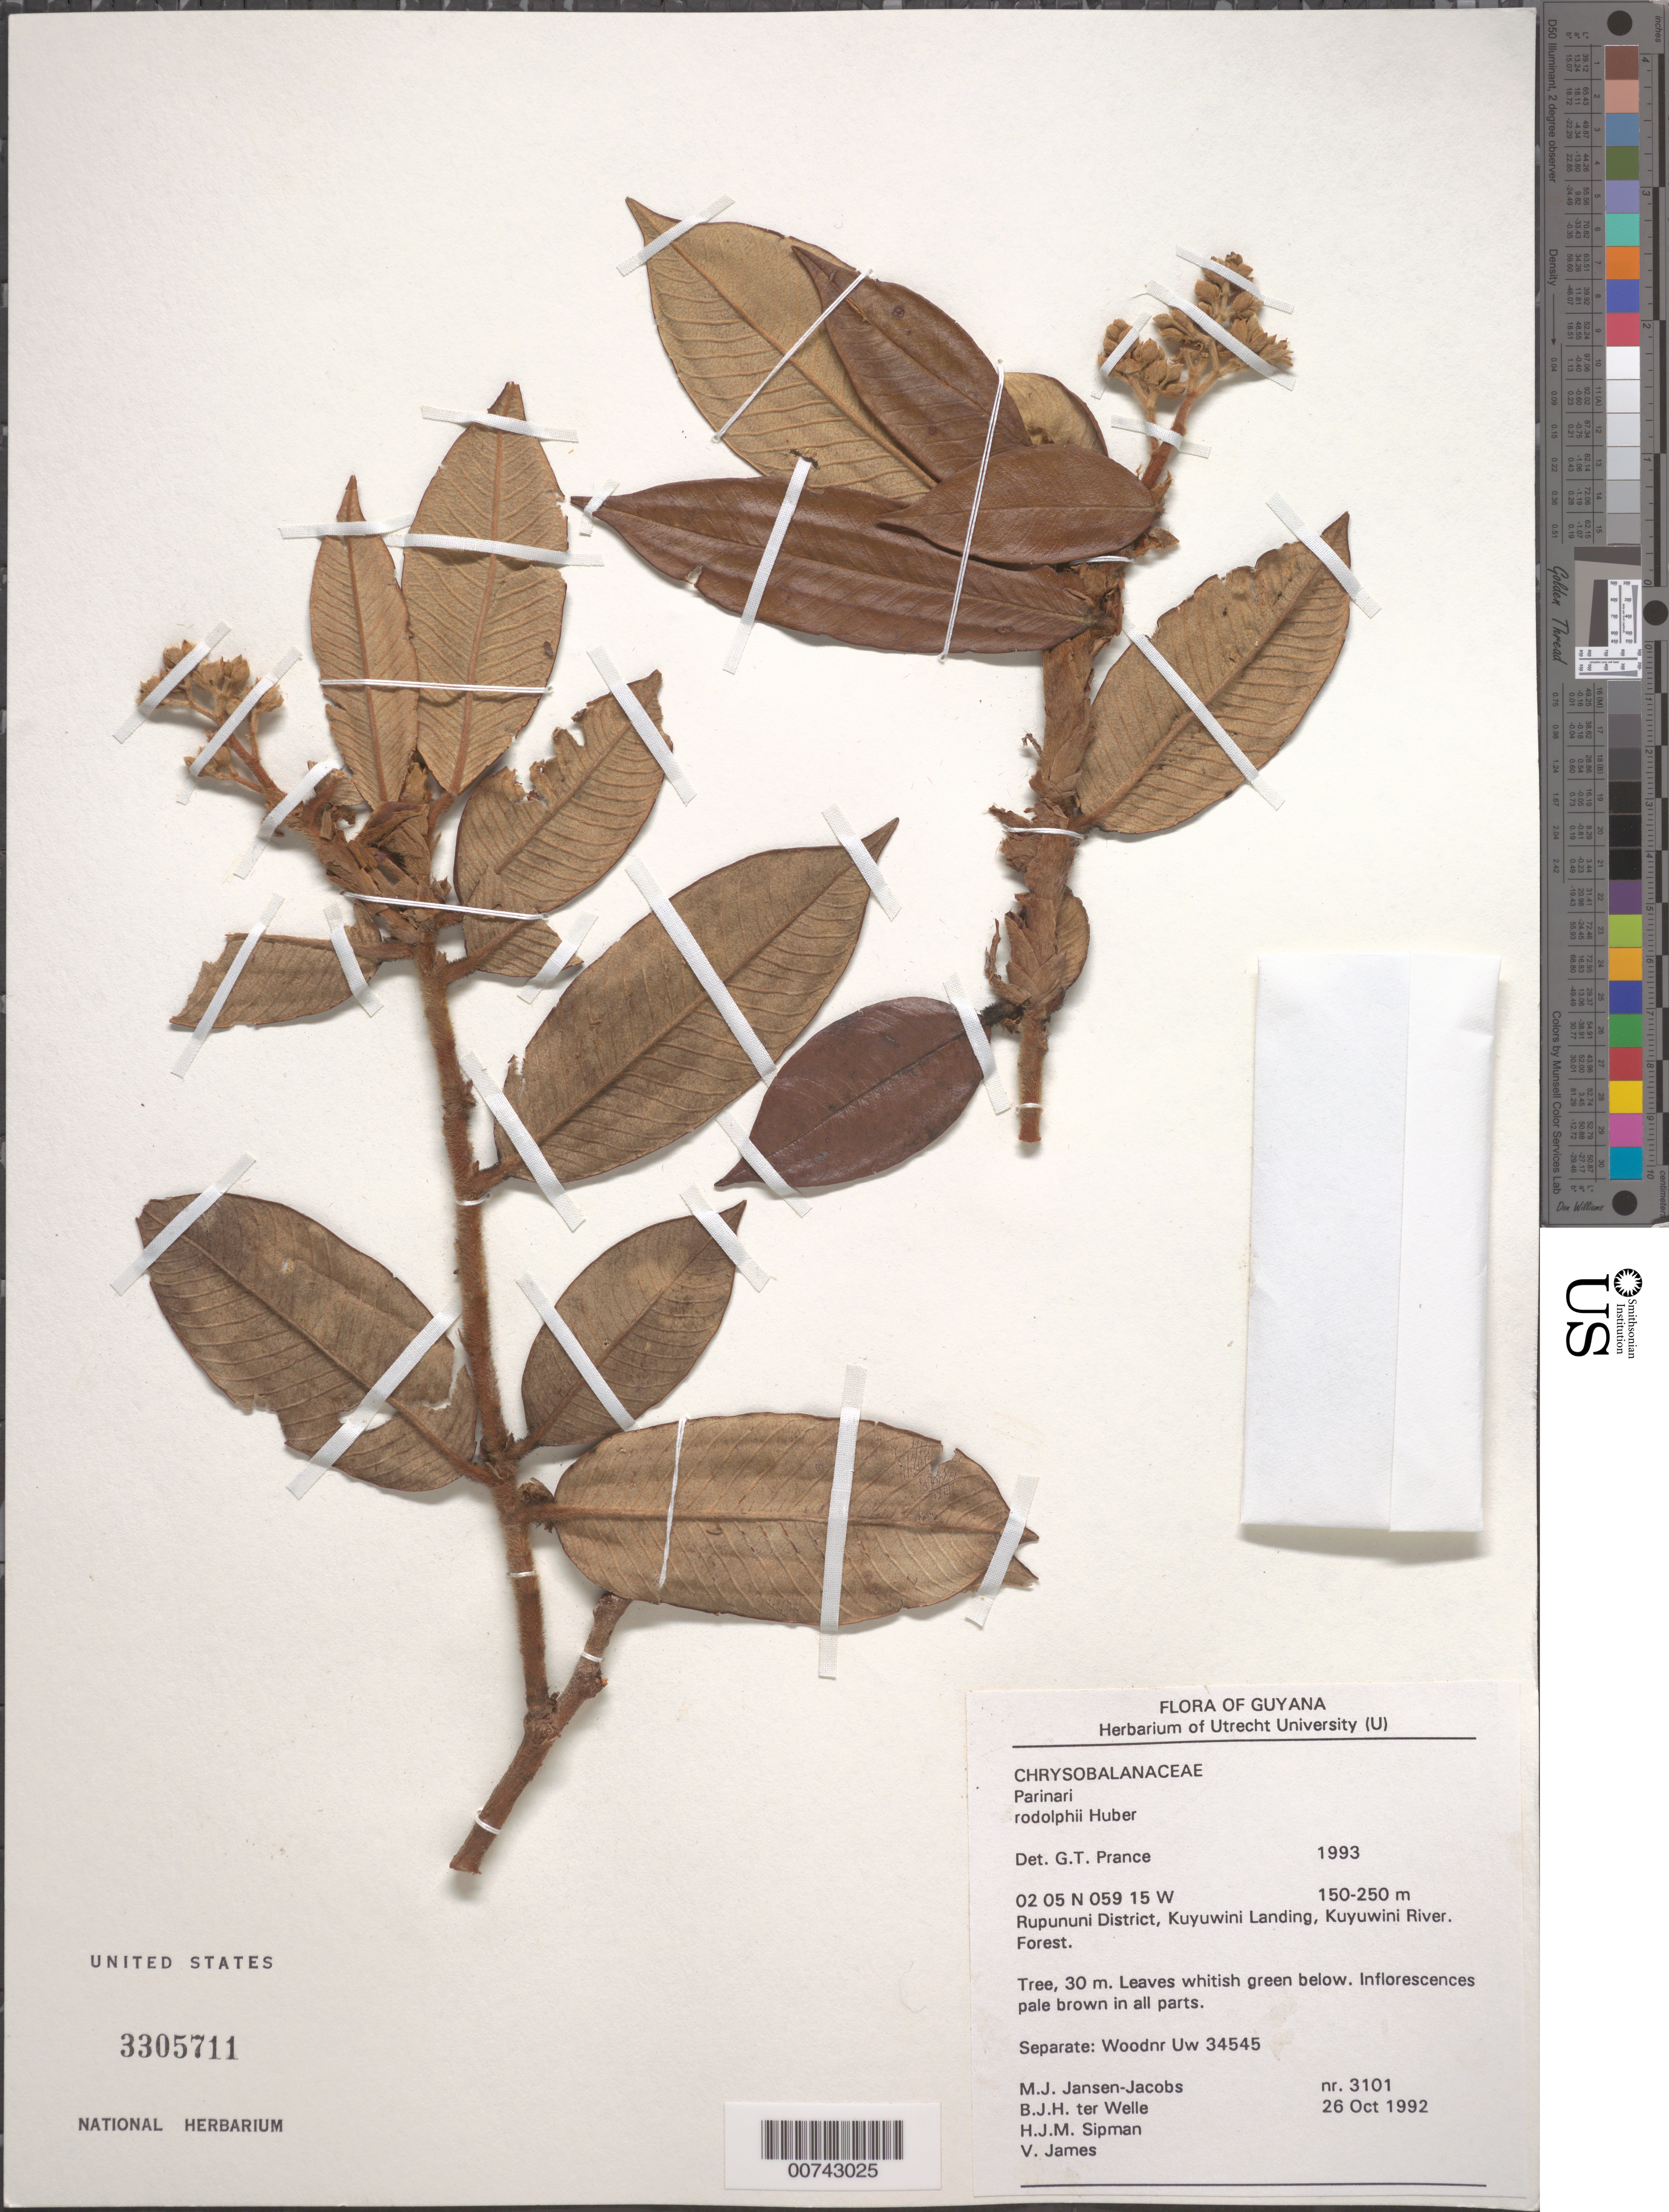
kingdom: Plantae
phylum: Tracheophyta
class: Magnoliopsida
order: Malpighiales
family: Chrysobalanaceae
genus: Parinari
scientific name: Parinari rodolphii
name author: Huber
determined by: Prance, G. T.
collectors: M. J. Jansen-Jacobs, B. Welle, H. J. M. Sipman & V. James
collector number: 3101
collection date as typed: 26-Oct-92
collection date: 1992-10-26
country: Guyana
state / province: U. Takutu-U. Essequibo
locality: Kuyuwini Landing, Kuyuwini River, Rupununi District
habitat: Forest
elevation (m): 150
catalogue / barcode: US 3305711